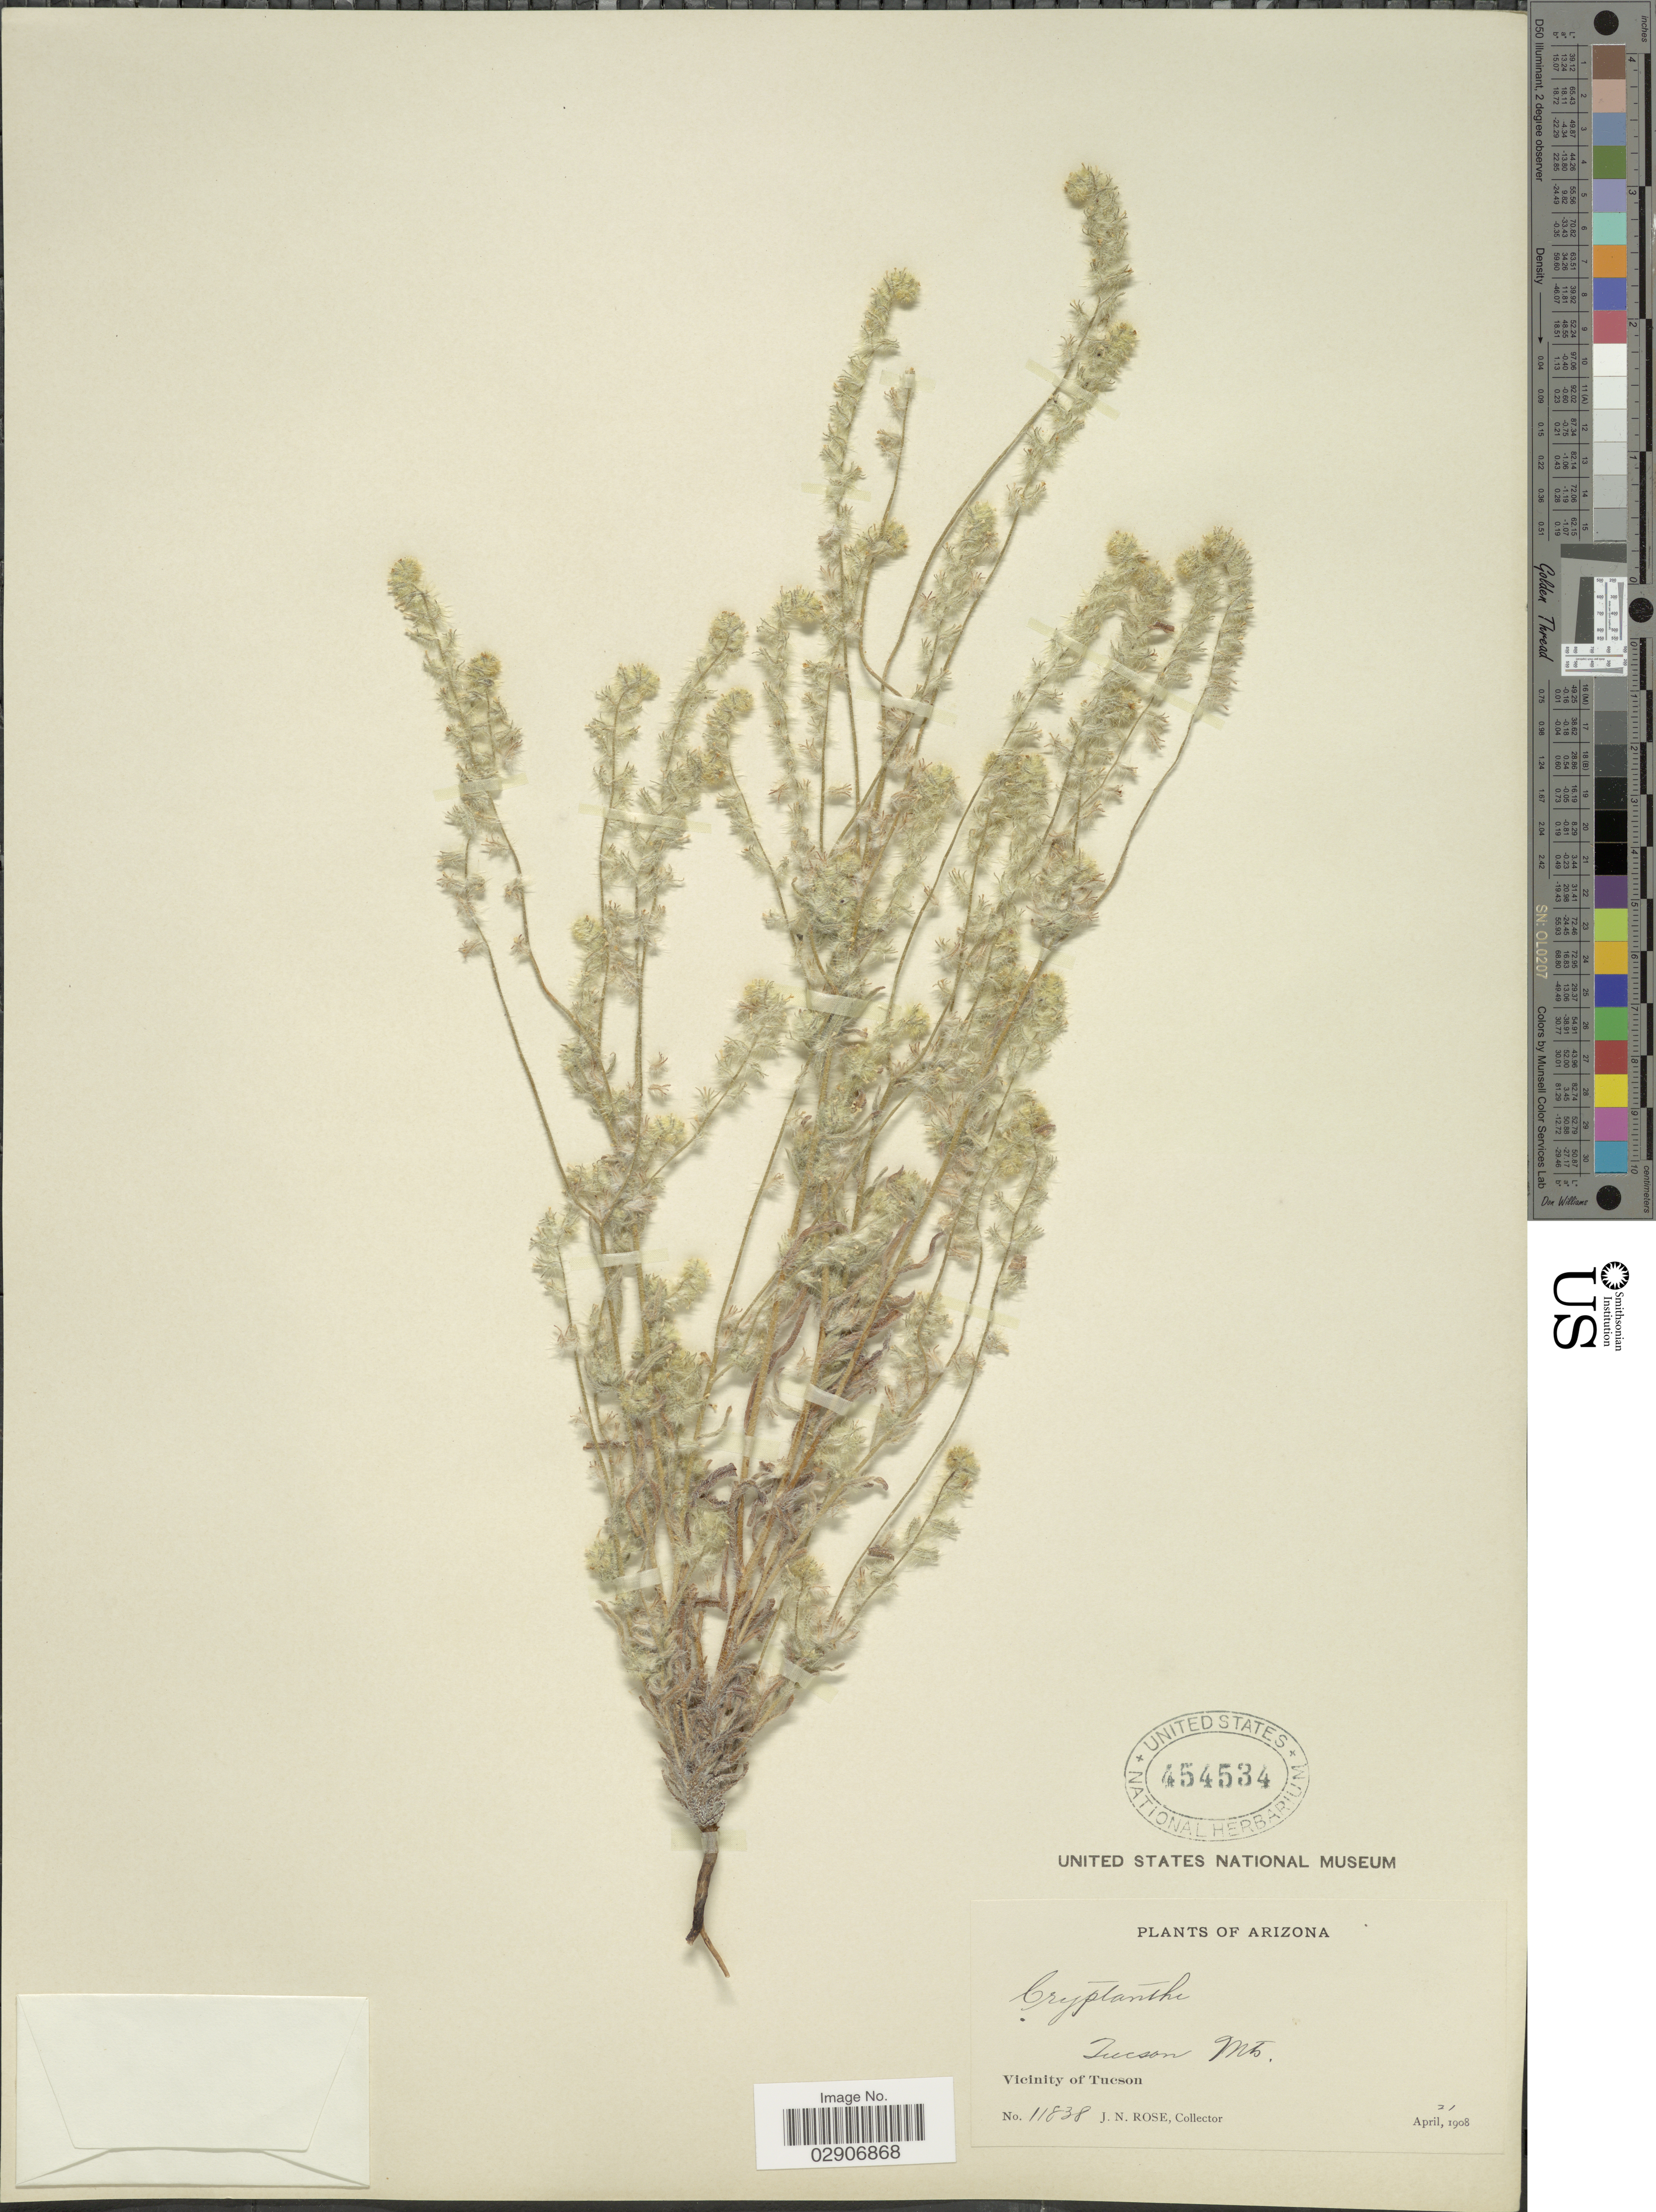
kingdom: Plantae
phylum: Tracheophyta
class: Magnoliopsida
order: Boraginales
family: Boraginaceae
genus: Cryptantha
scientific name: Cryptantha barbigera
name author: (A. Gray) Greene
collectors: J. N. Rose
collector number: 11838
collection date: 1908-04-21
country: United States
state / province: Arizona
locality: Tucson Mts. Vicinity of Tucson.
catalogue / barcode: US 454534